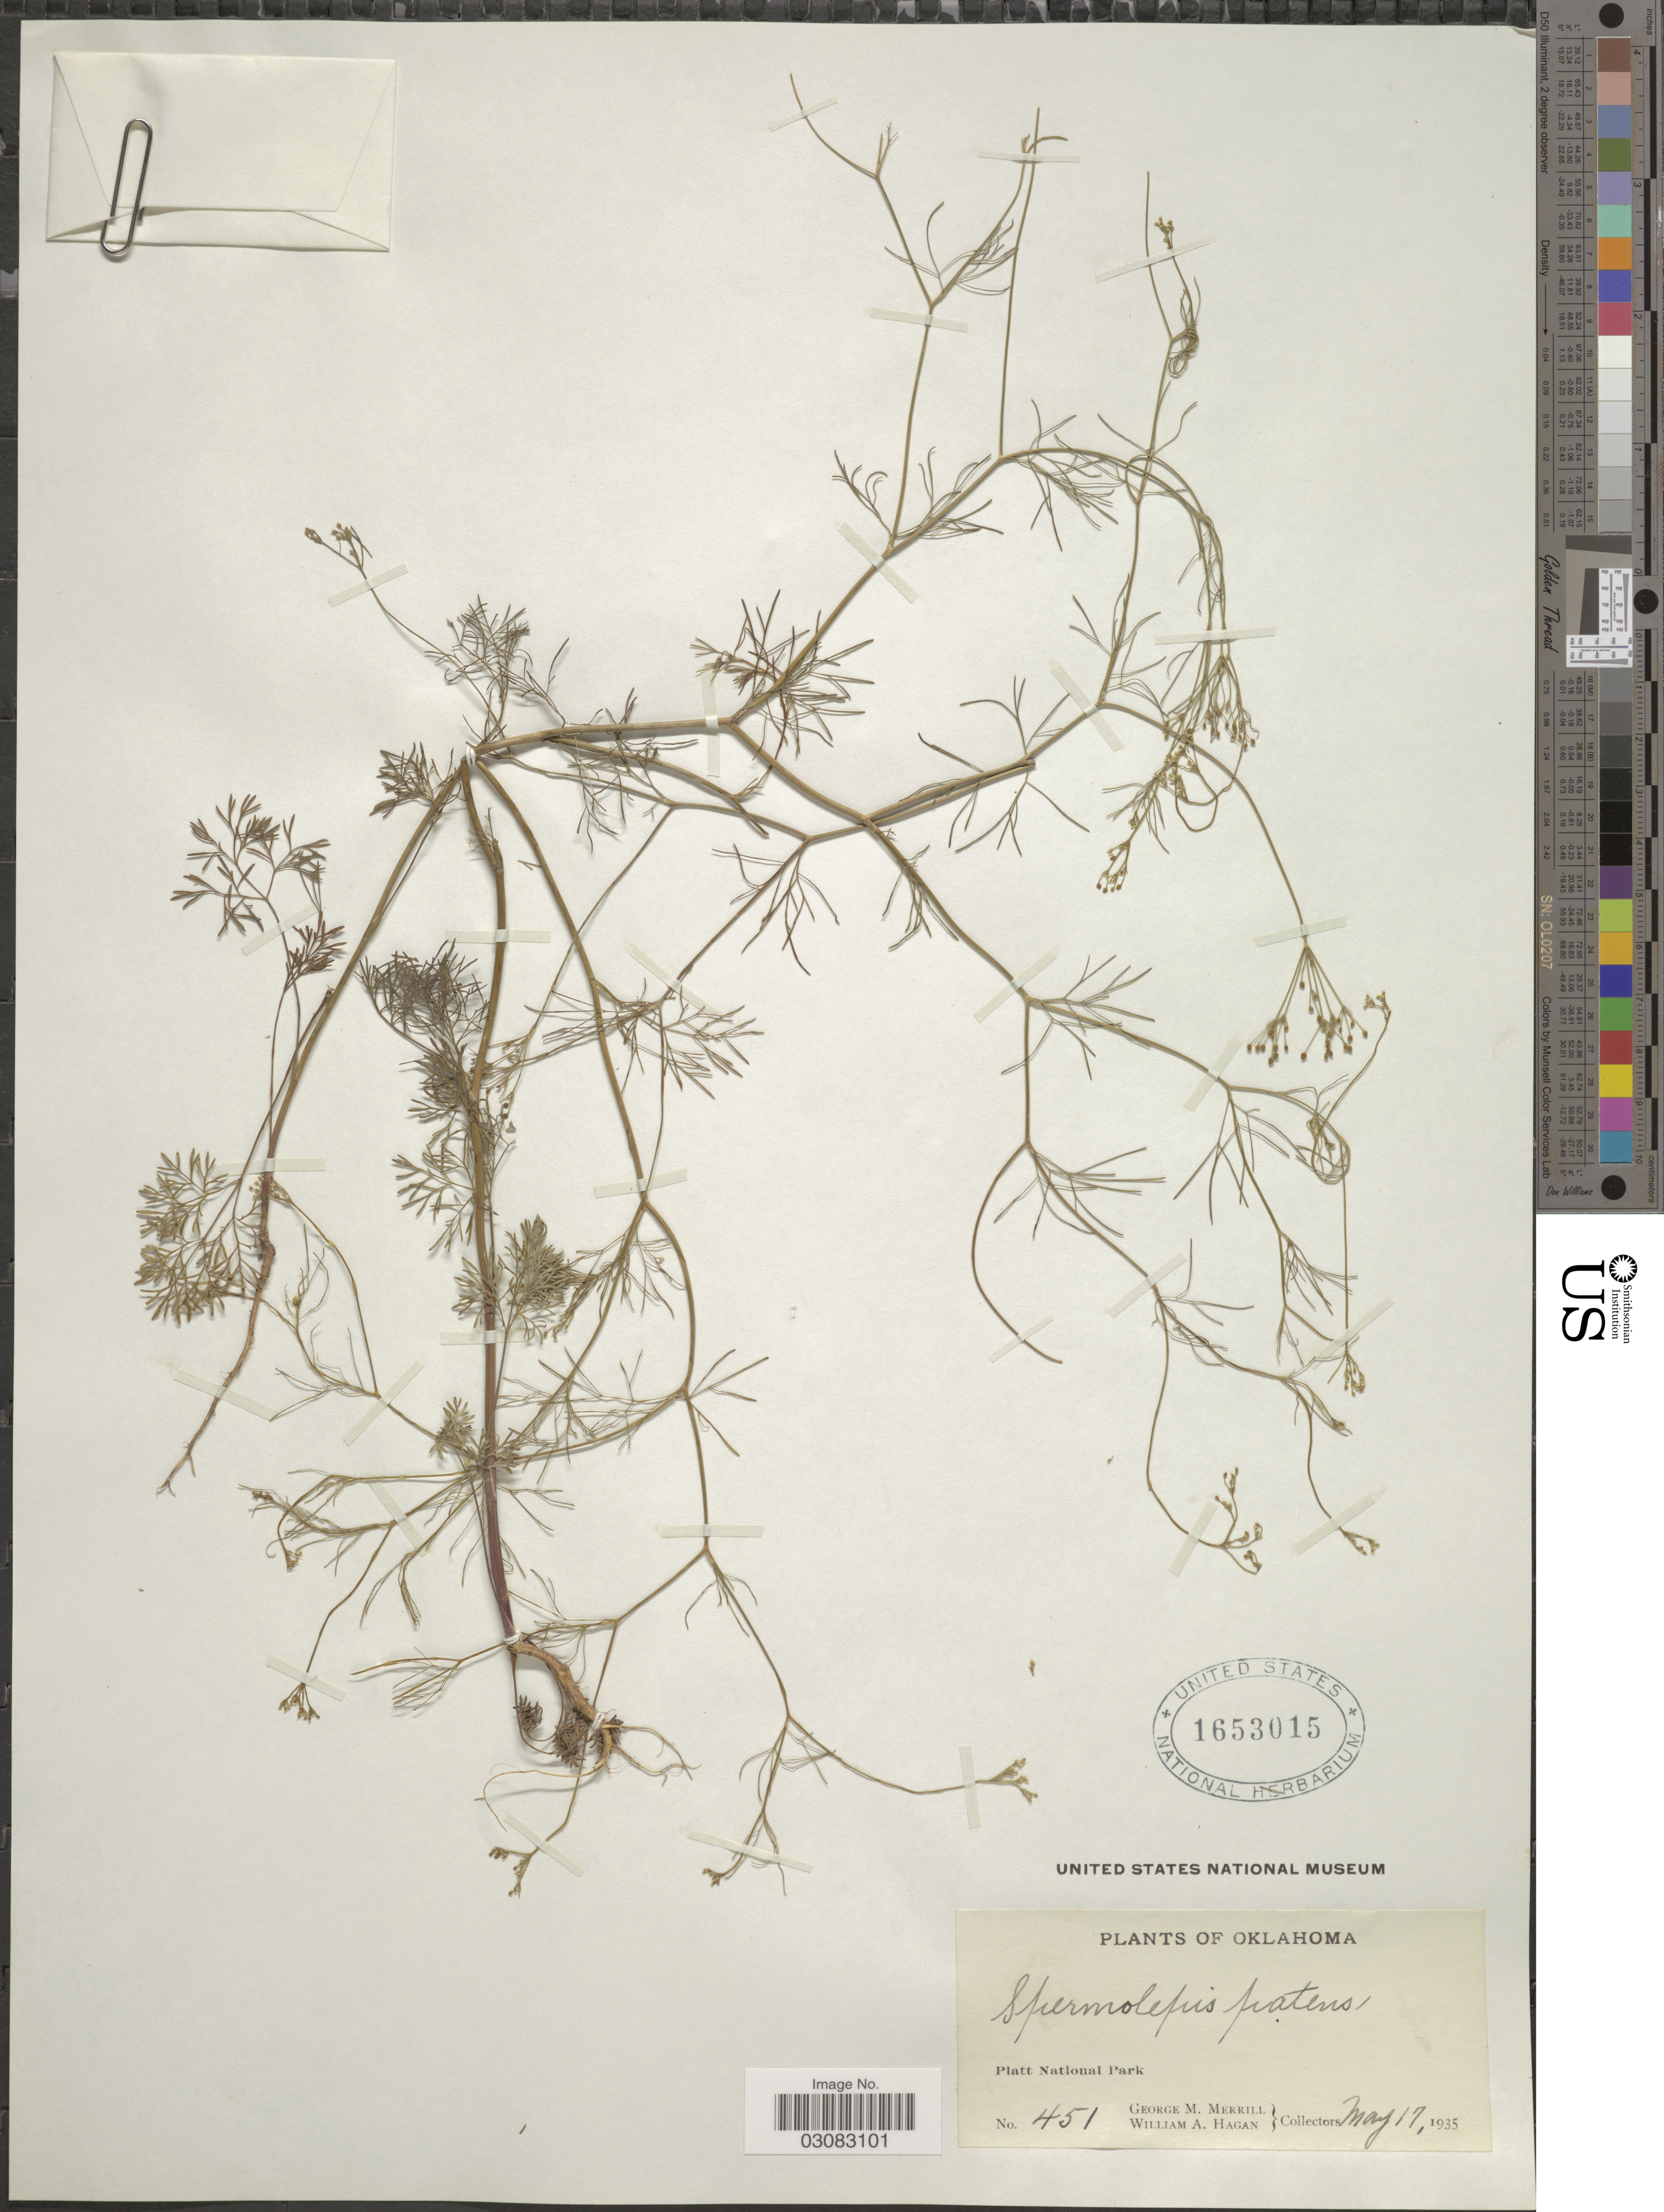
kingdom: Plantae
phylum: Tracheophyta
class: Magnoliopsida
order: Apiales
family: Apiaceae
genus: Spermolepis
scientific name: Spermolepis patens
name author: (Nutt. ex DC.) B.L. Rob.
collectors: G. M. Merrill & W. Hagan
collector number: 451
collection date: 1935-05-17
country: United States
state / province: Oklahoma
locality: Platt National Park.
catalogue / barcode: US 1653015